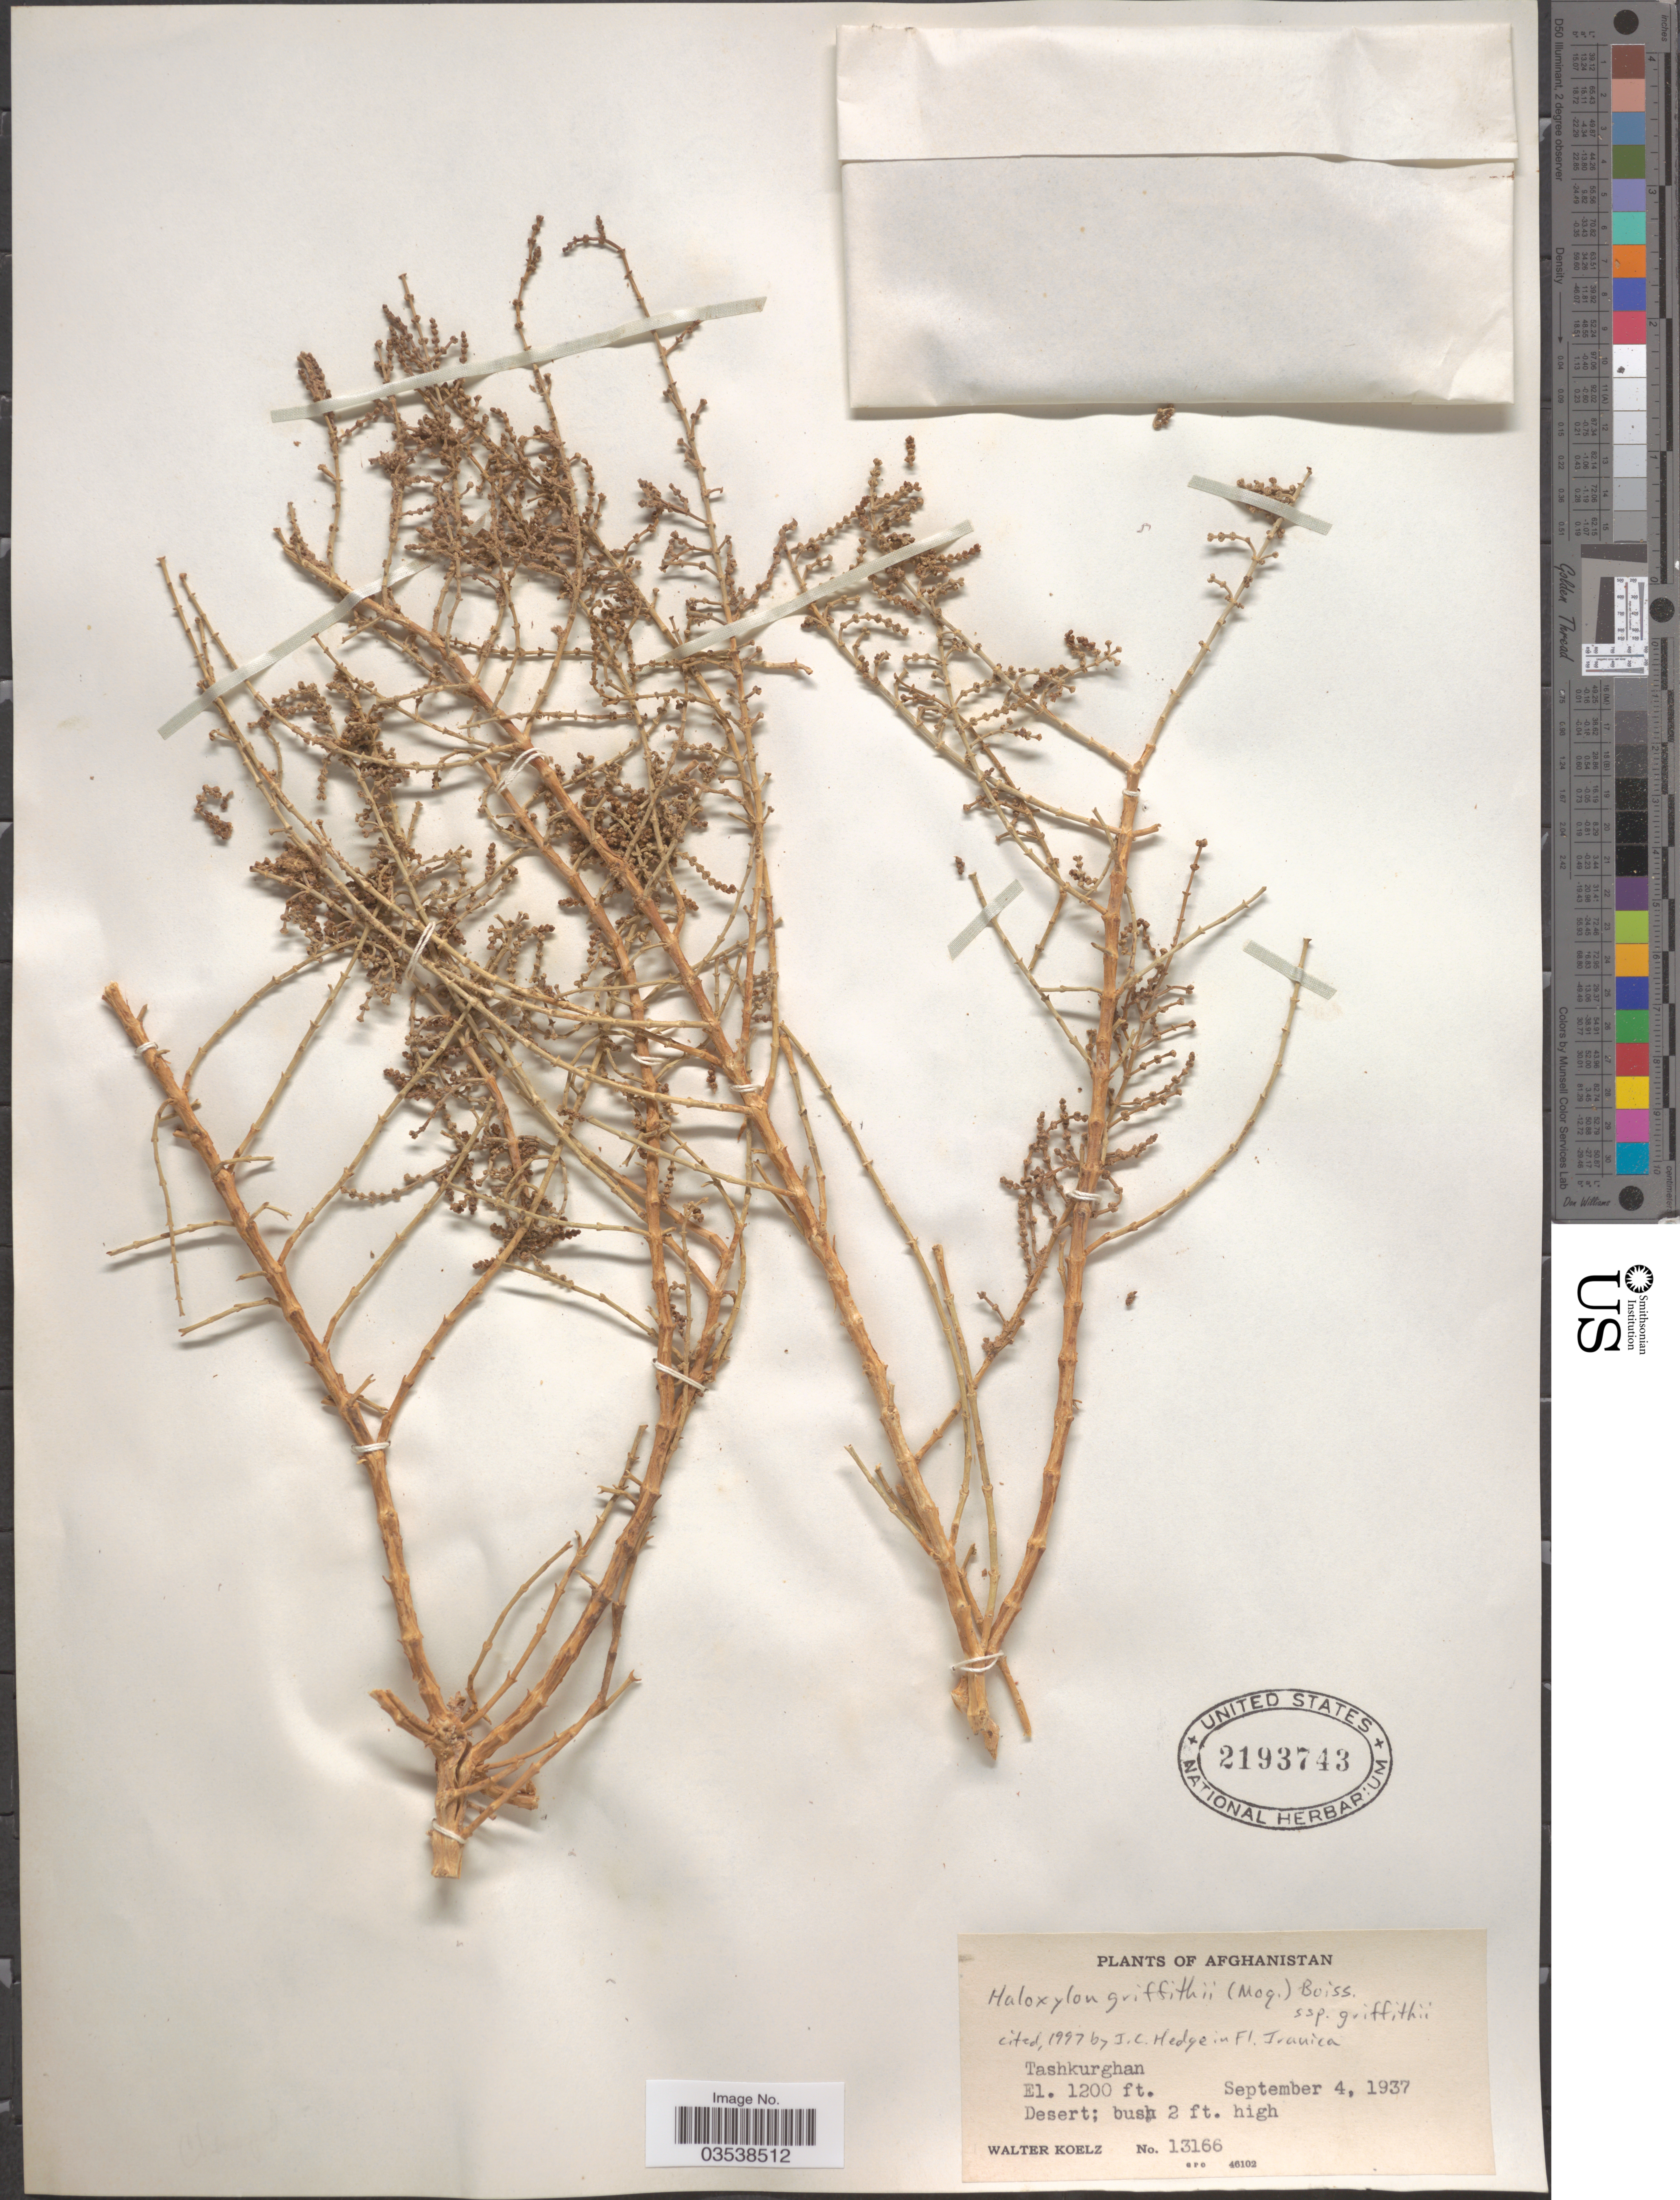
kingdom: Plantae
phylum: Tracheophyta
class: Magnoliopsida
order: Caryophyllales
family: Amaranthaceae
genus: Haloxylon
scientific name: Haloxylon griffithii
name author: (Moq.) Boiss.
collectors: W. N. Koelz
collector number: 13166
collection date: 1937-09-04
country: Afghanistan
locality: Tashkurghan.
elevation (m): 366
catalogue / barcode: US 2193743